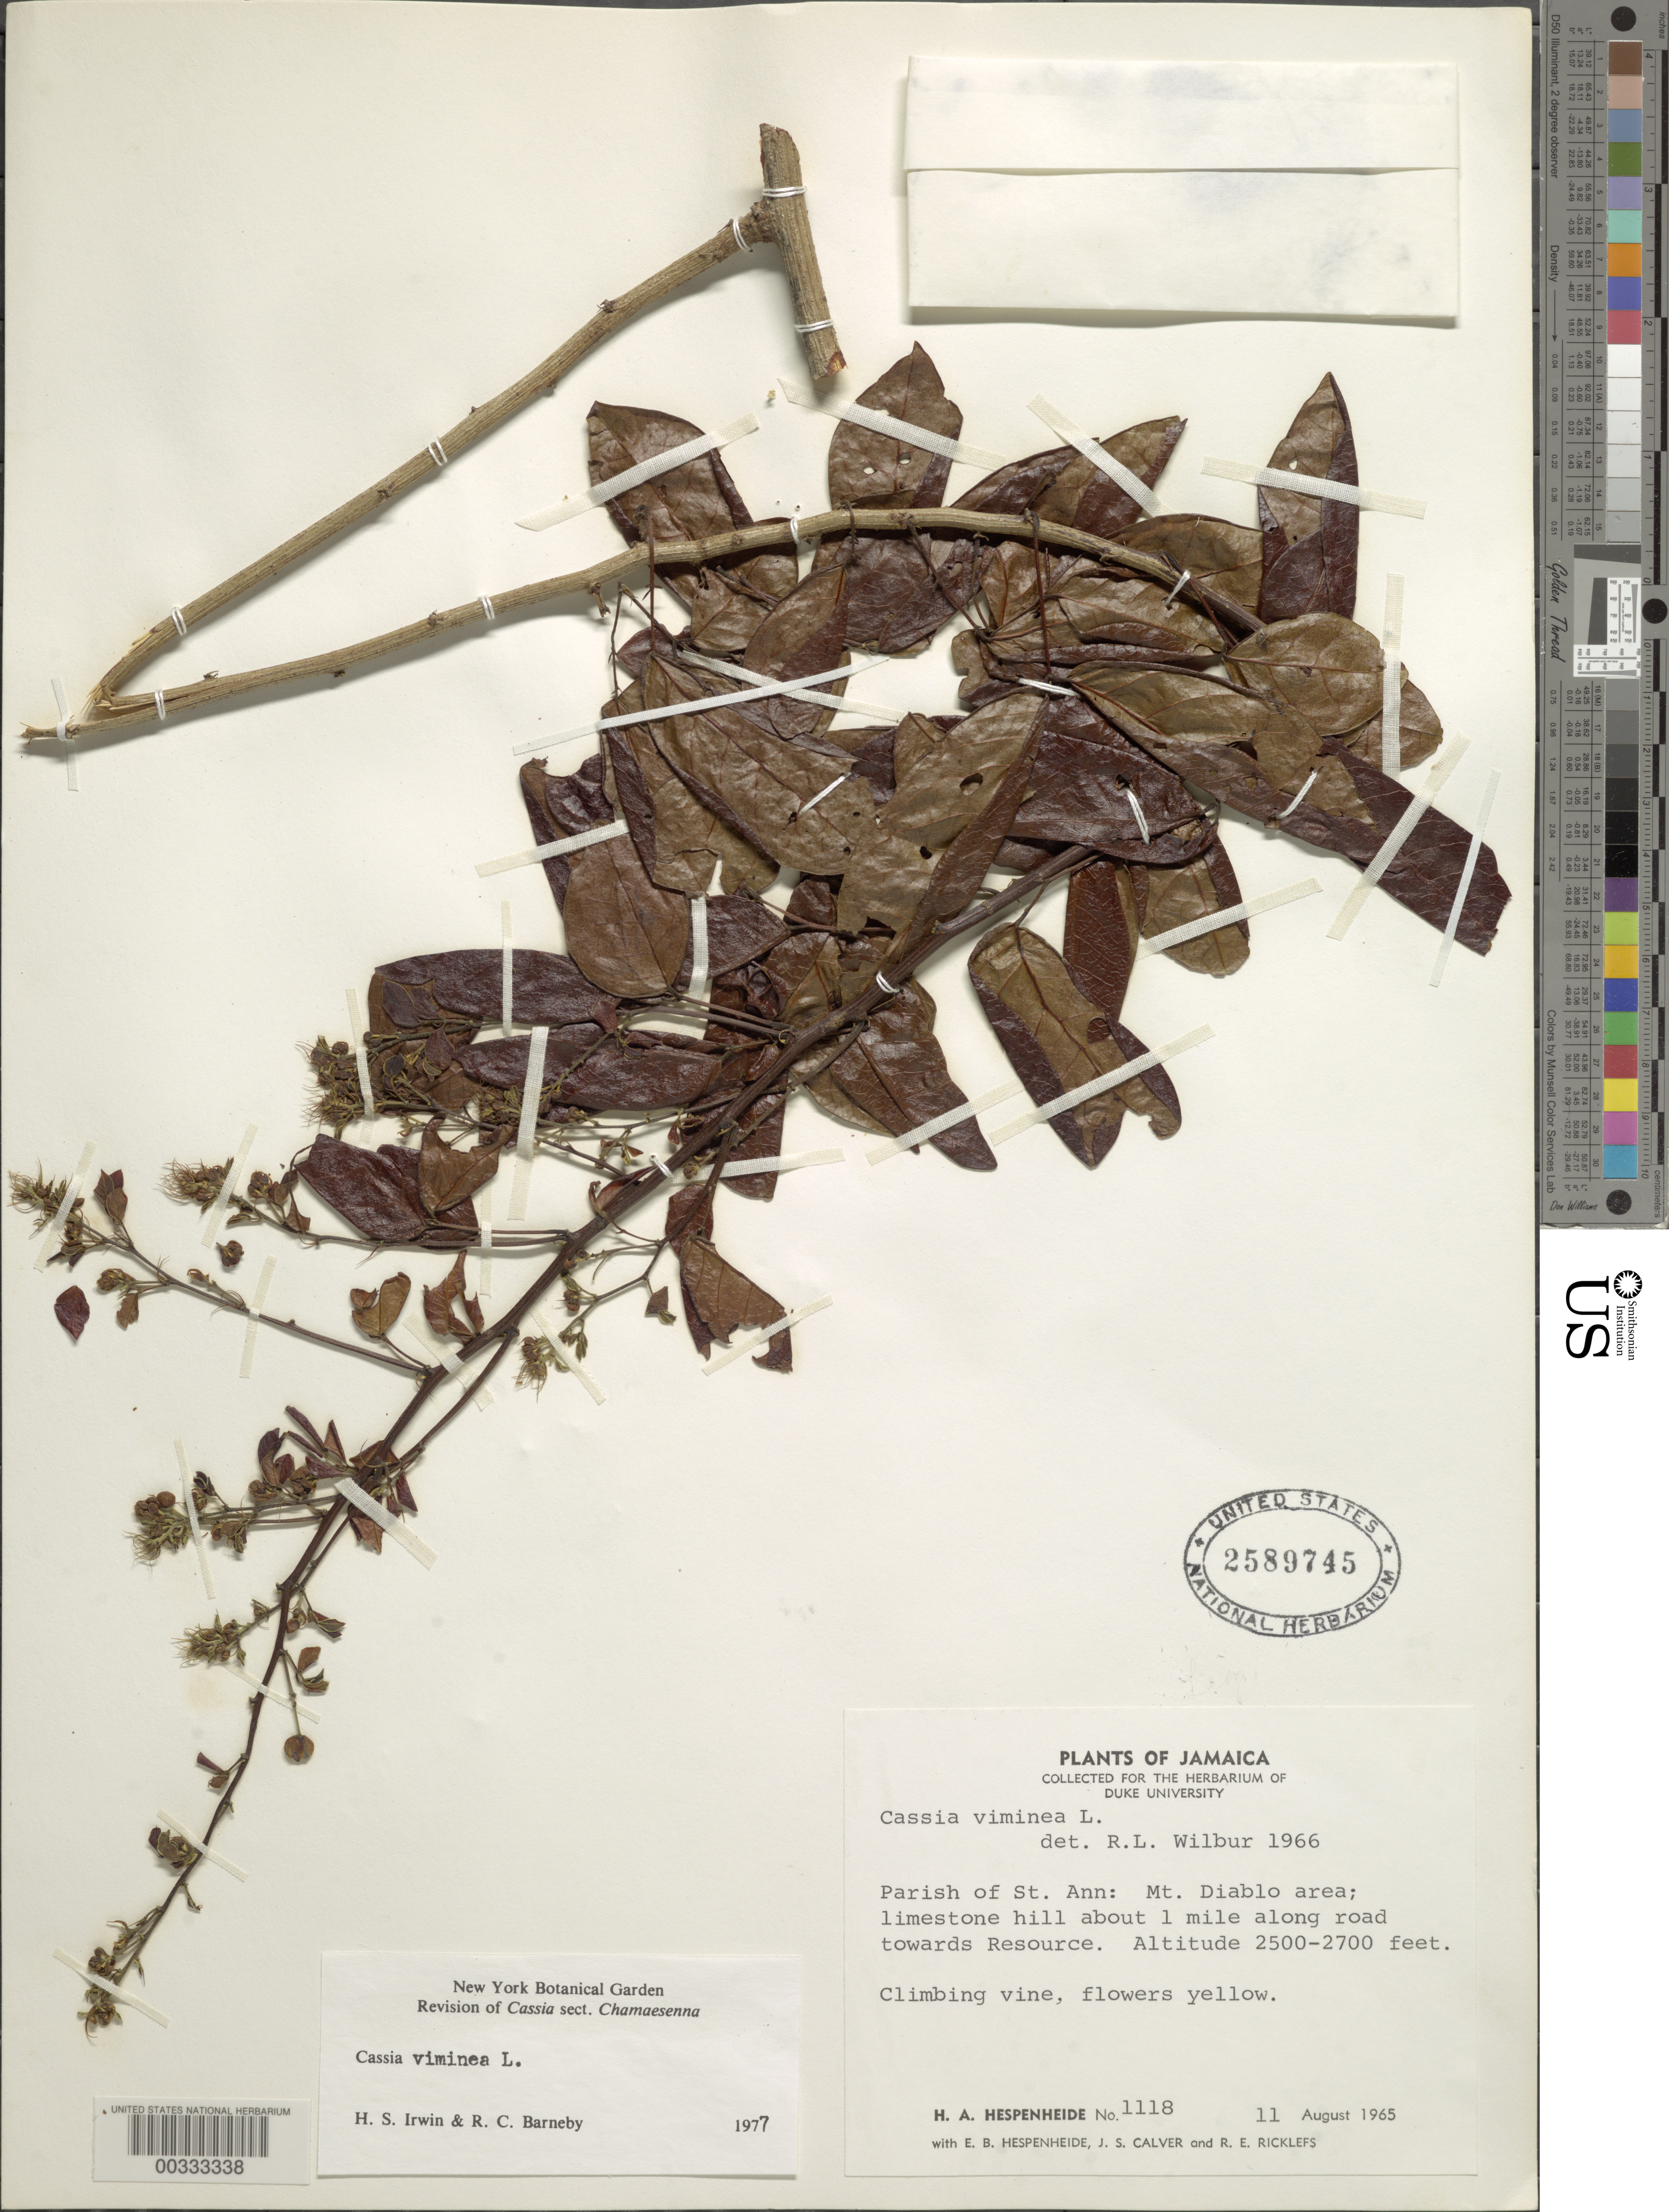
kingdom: Plantae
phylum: Tracheophyta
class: Magnoliopsida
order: Fabales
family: Fabaceae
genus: Senna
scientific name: Senna viminea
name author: (L.) H.S. Irwin & Barneby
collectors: H. A. Hespenheide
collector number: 1118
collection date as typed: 11 Aug 1965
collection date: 1965-08-11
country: Jamaica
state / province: Saint Ann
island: Greater Antilles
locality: Mt. diablo area; about 1 mi along road towards resource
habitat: Limestone hill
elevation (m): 762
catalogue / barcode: US 2589745